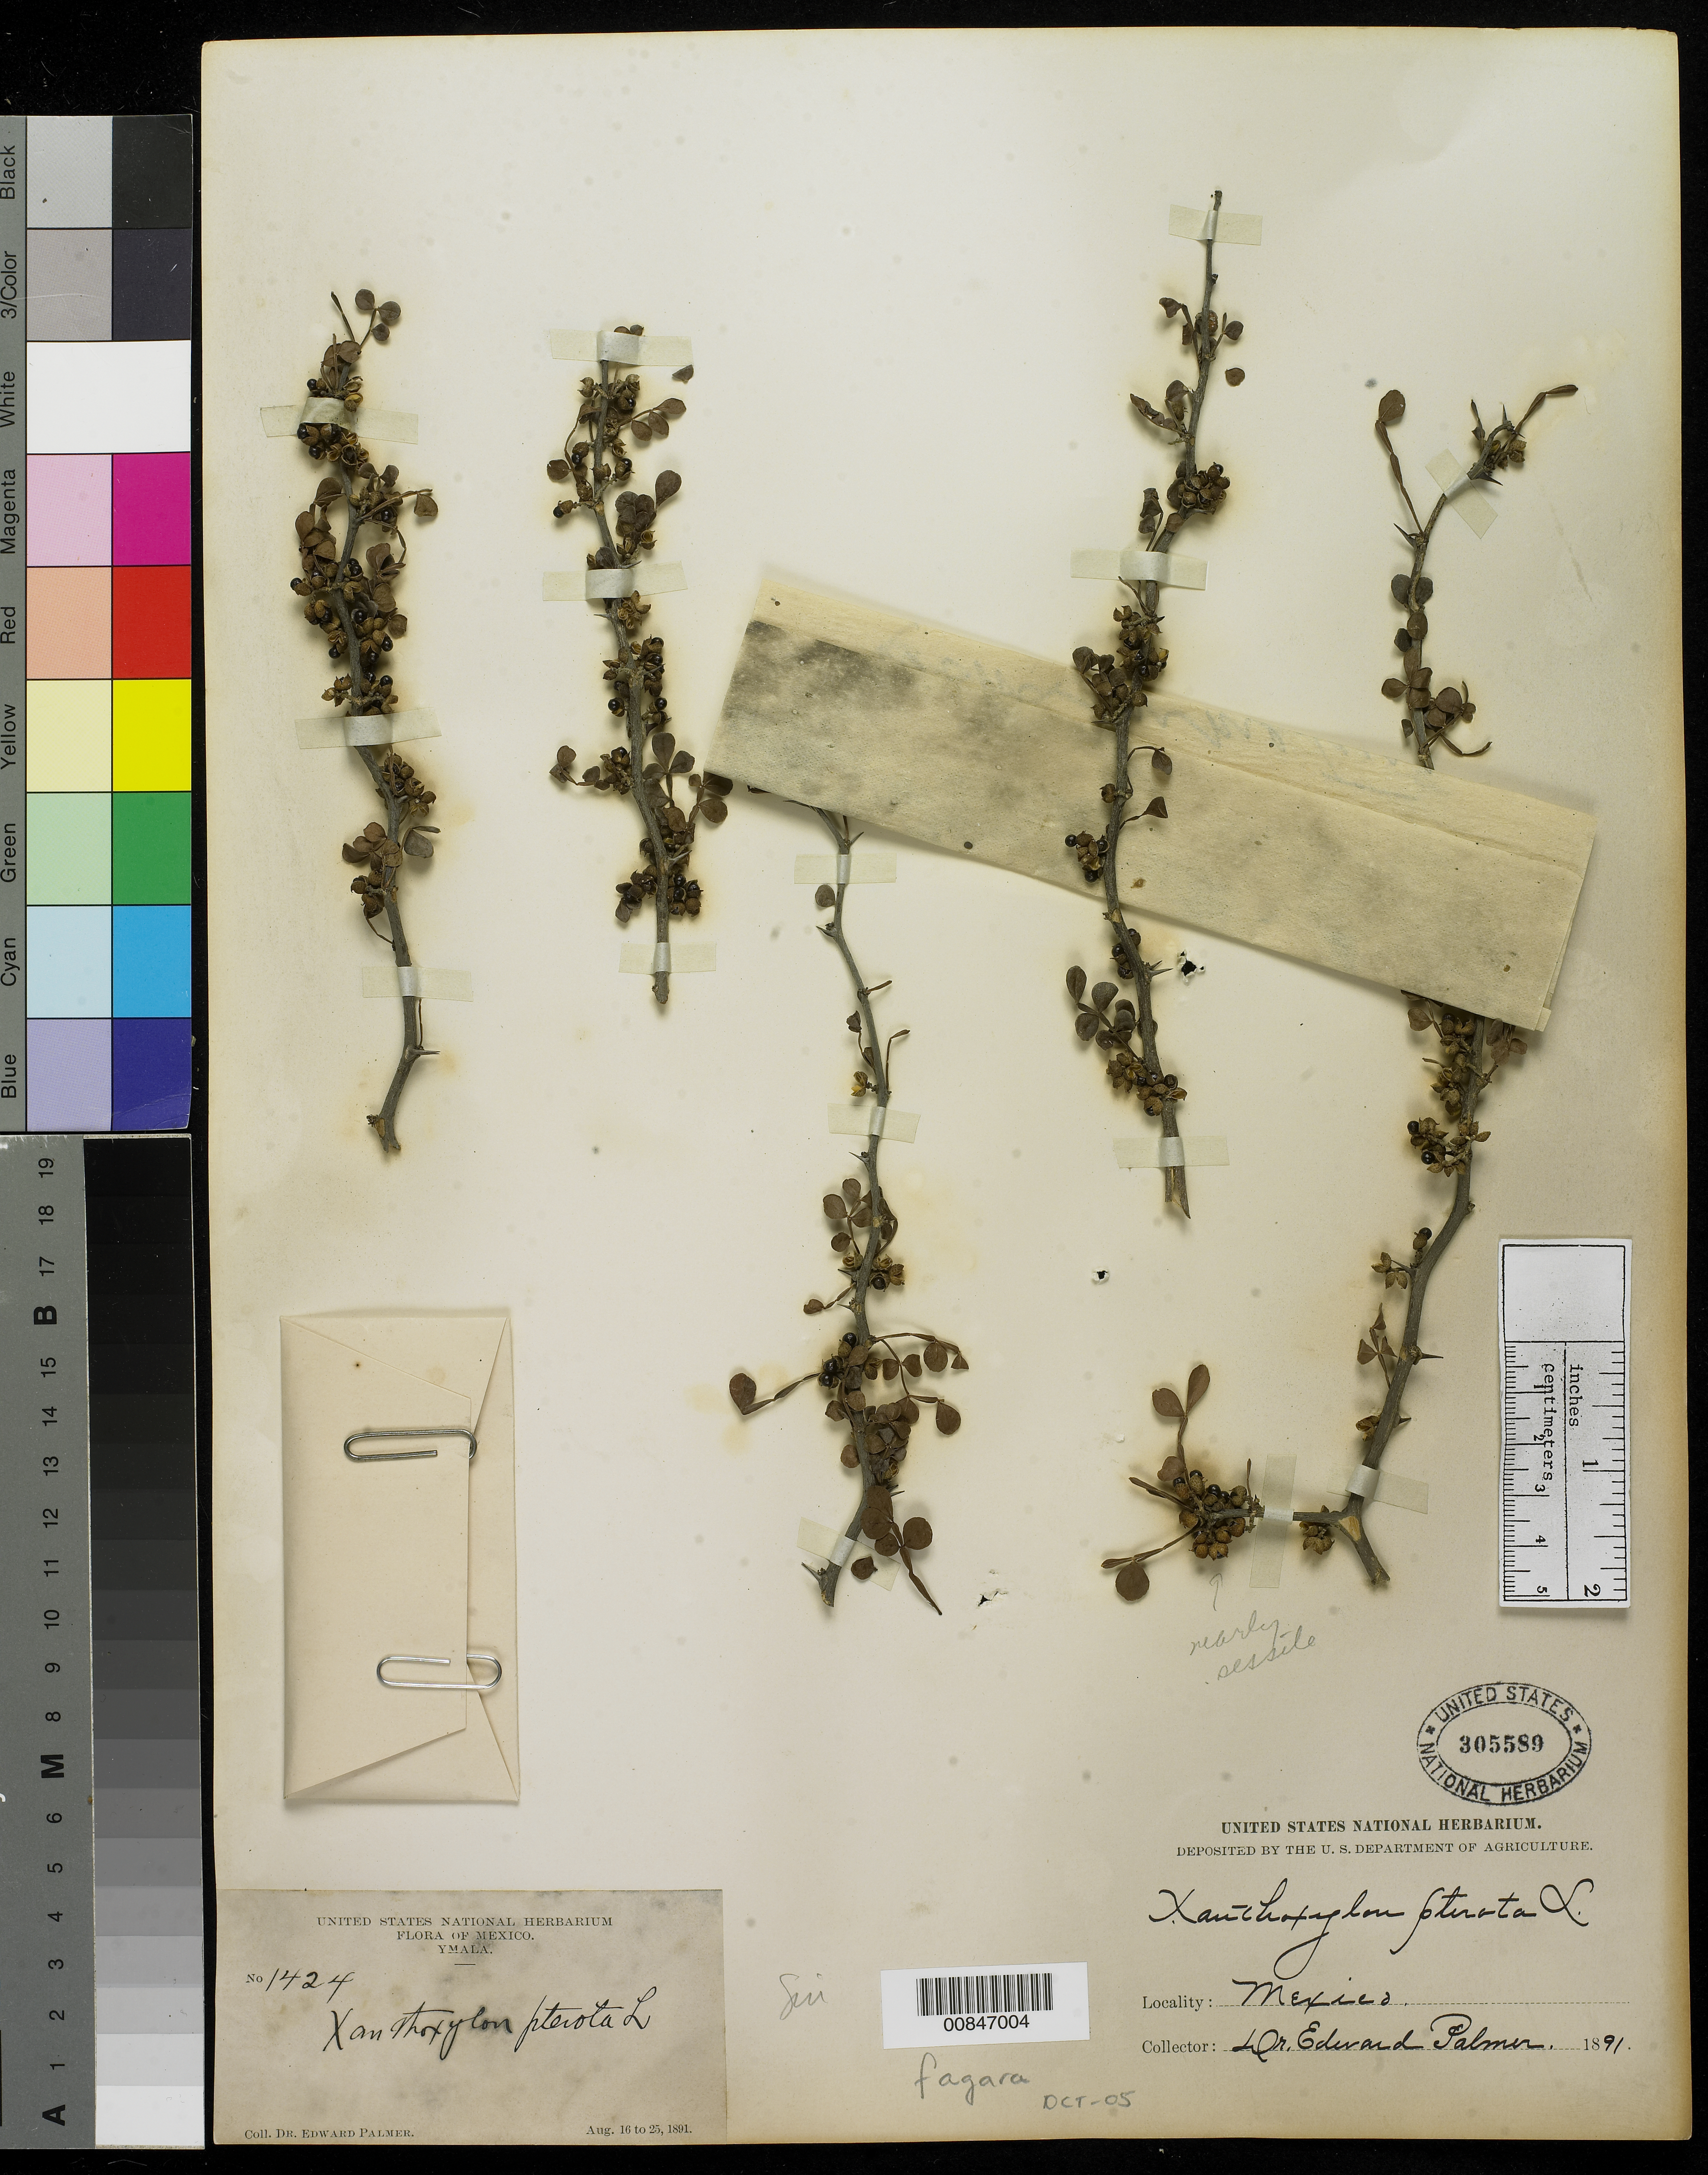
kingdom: Plantae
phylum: Tracheophyta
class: Magnoliopsida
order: Sapindales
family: Rutaceae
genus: Zanthoxylum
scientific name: Zanthoxylum fagara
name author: (L.) Sarg.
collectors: E. Palmer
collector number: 1424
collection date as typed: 16 Aug 1891 to 25 Aug 1891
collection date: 1891-08-16/1891-08-25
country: Mexico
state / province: Sinaloa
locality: Ymala, Sinaloa.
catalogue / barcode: US 305589